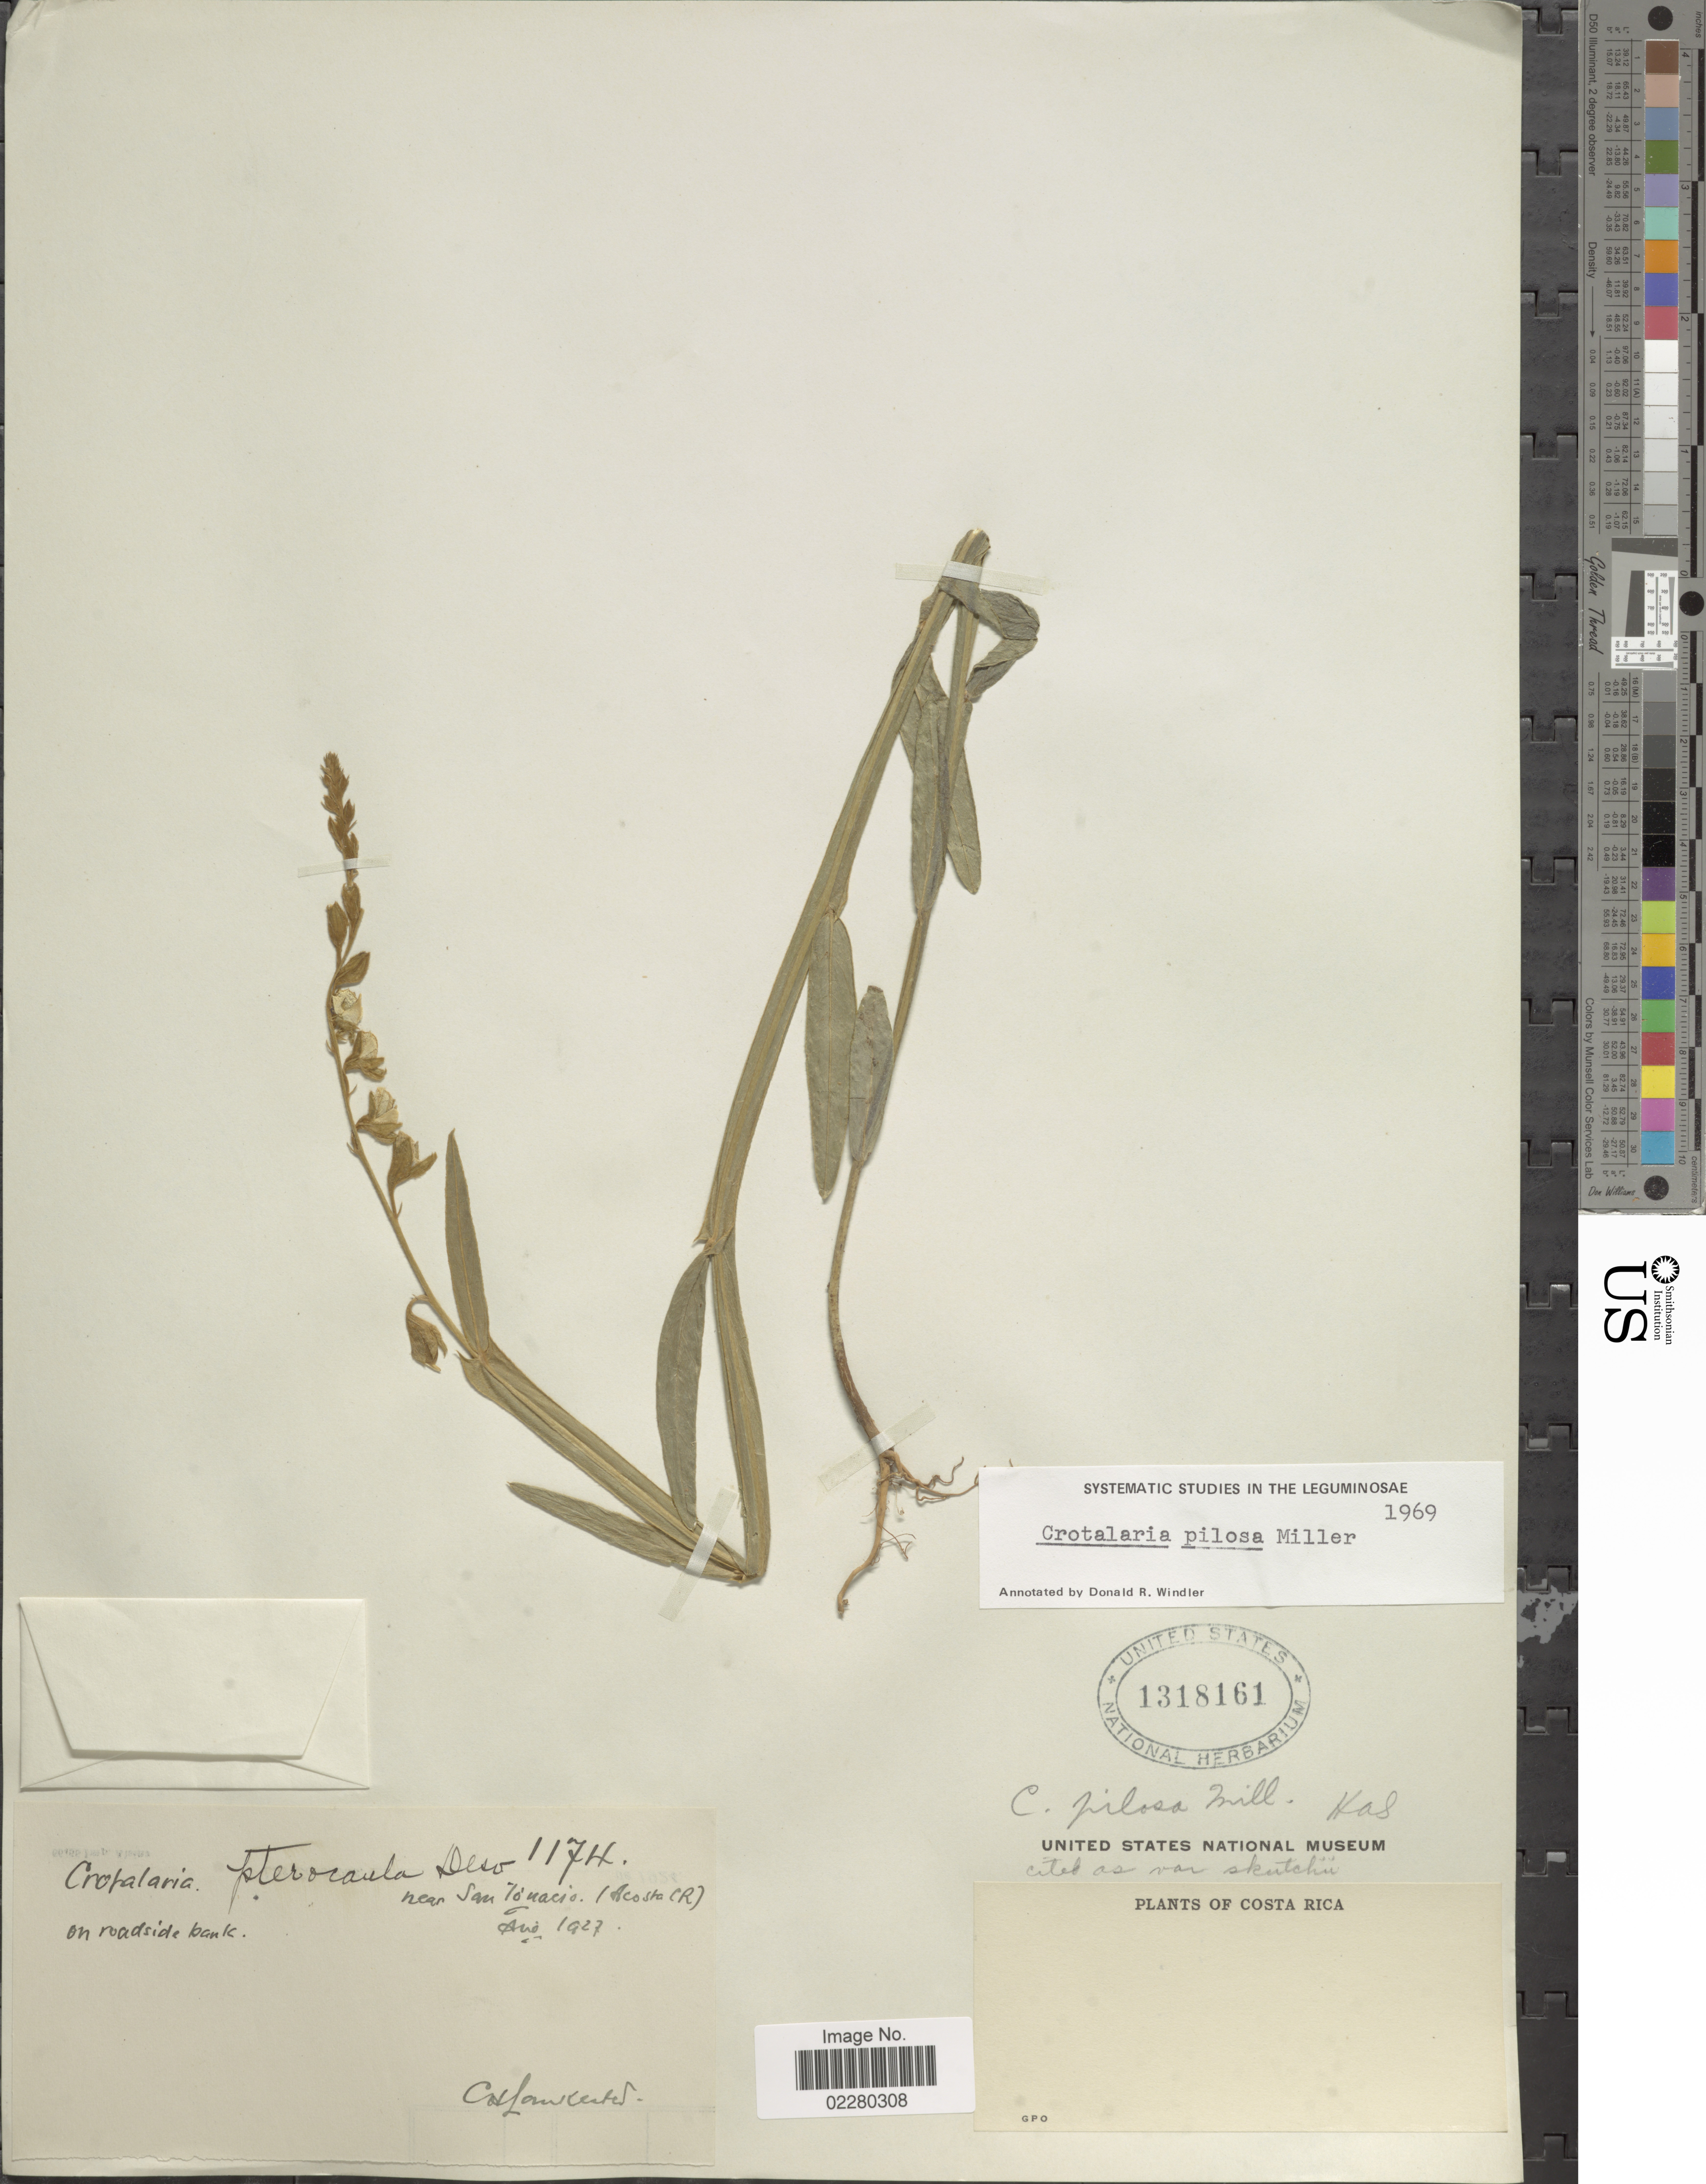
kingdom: Plantae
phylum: Tracheophyta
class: Magnoliopsida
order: Fabales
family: Fabaceae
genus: Crotalaria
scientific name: Crotalaria pilosa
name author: Mill.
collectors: C. H. Lankester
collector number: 1174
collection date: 1927-08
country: Costa Rica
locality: Near San Tonacio. (Acosta CR) on roadside bank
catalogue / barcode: US 1318161